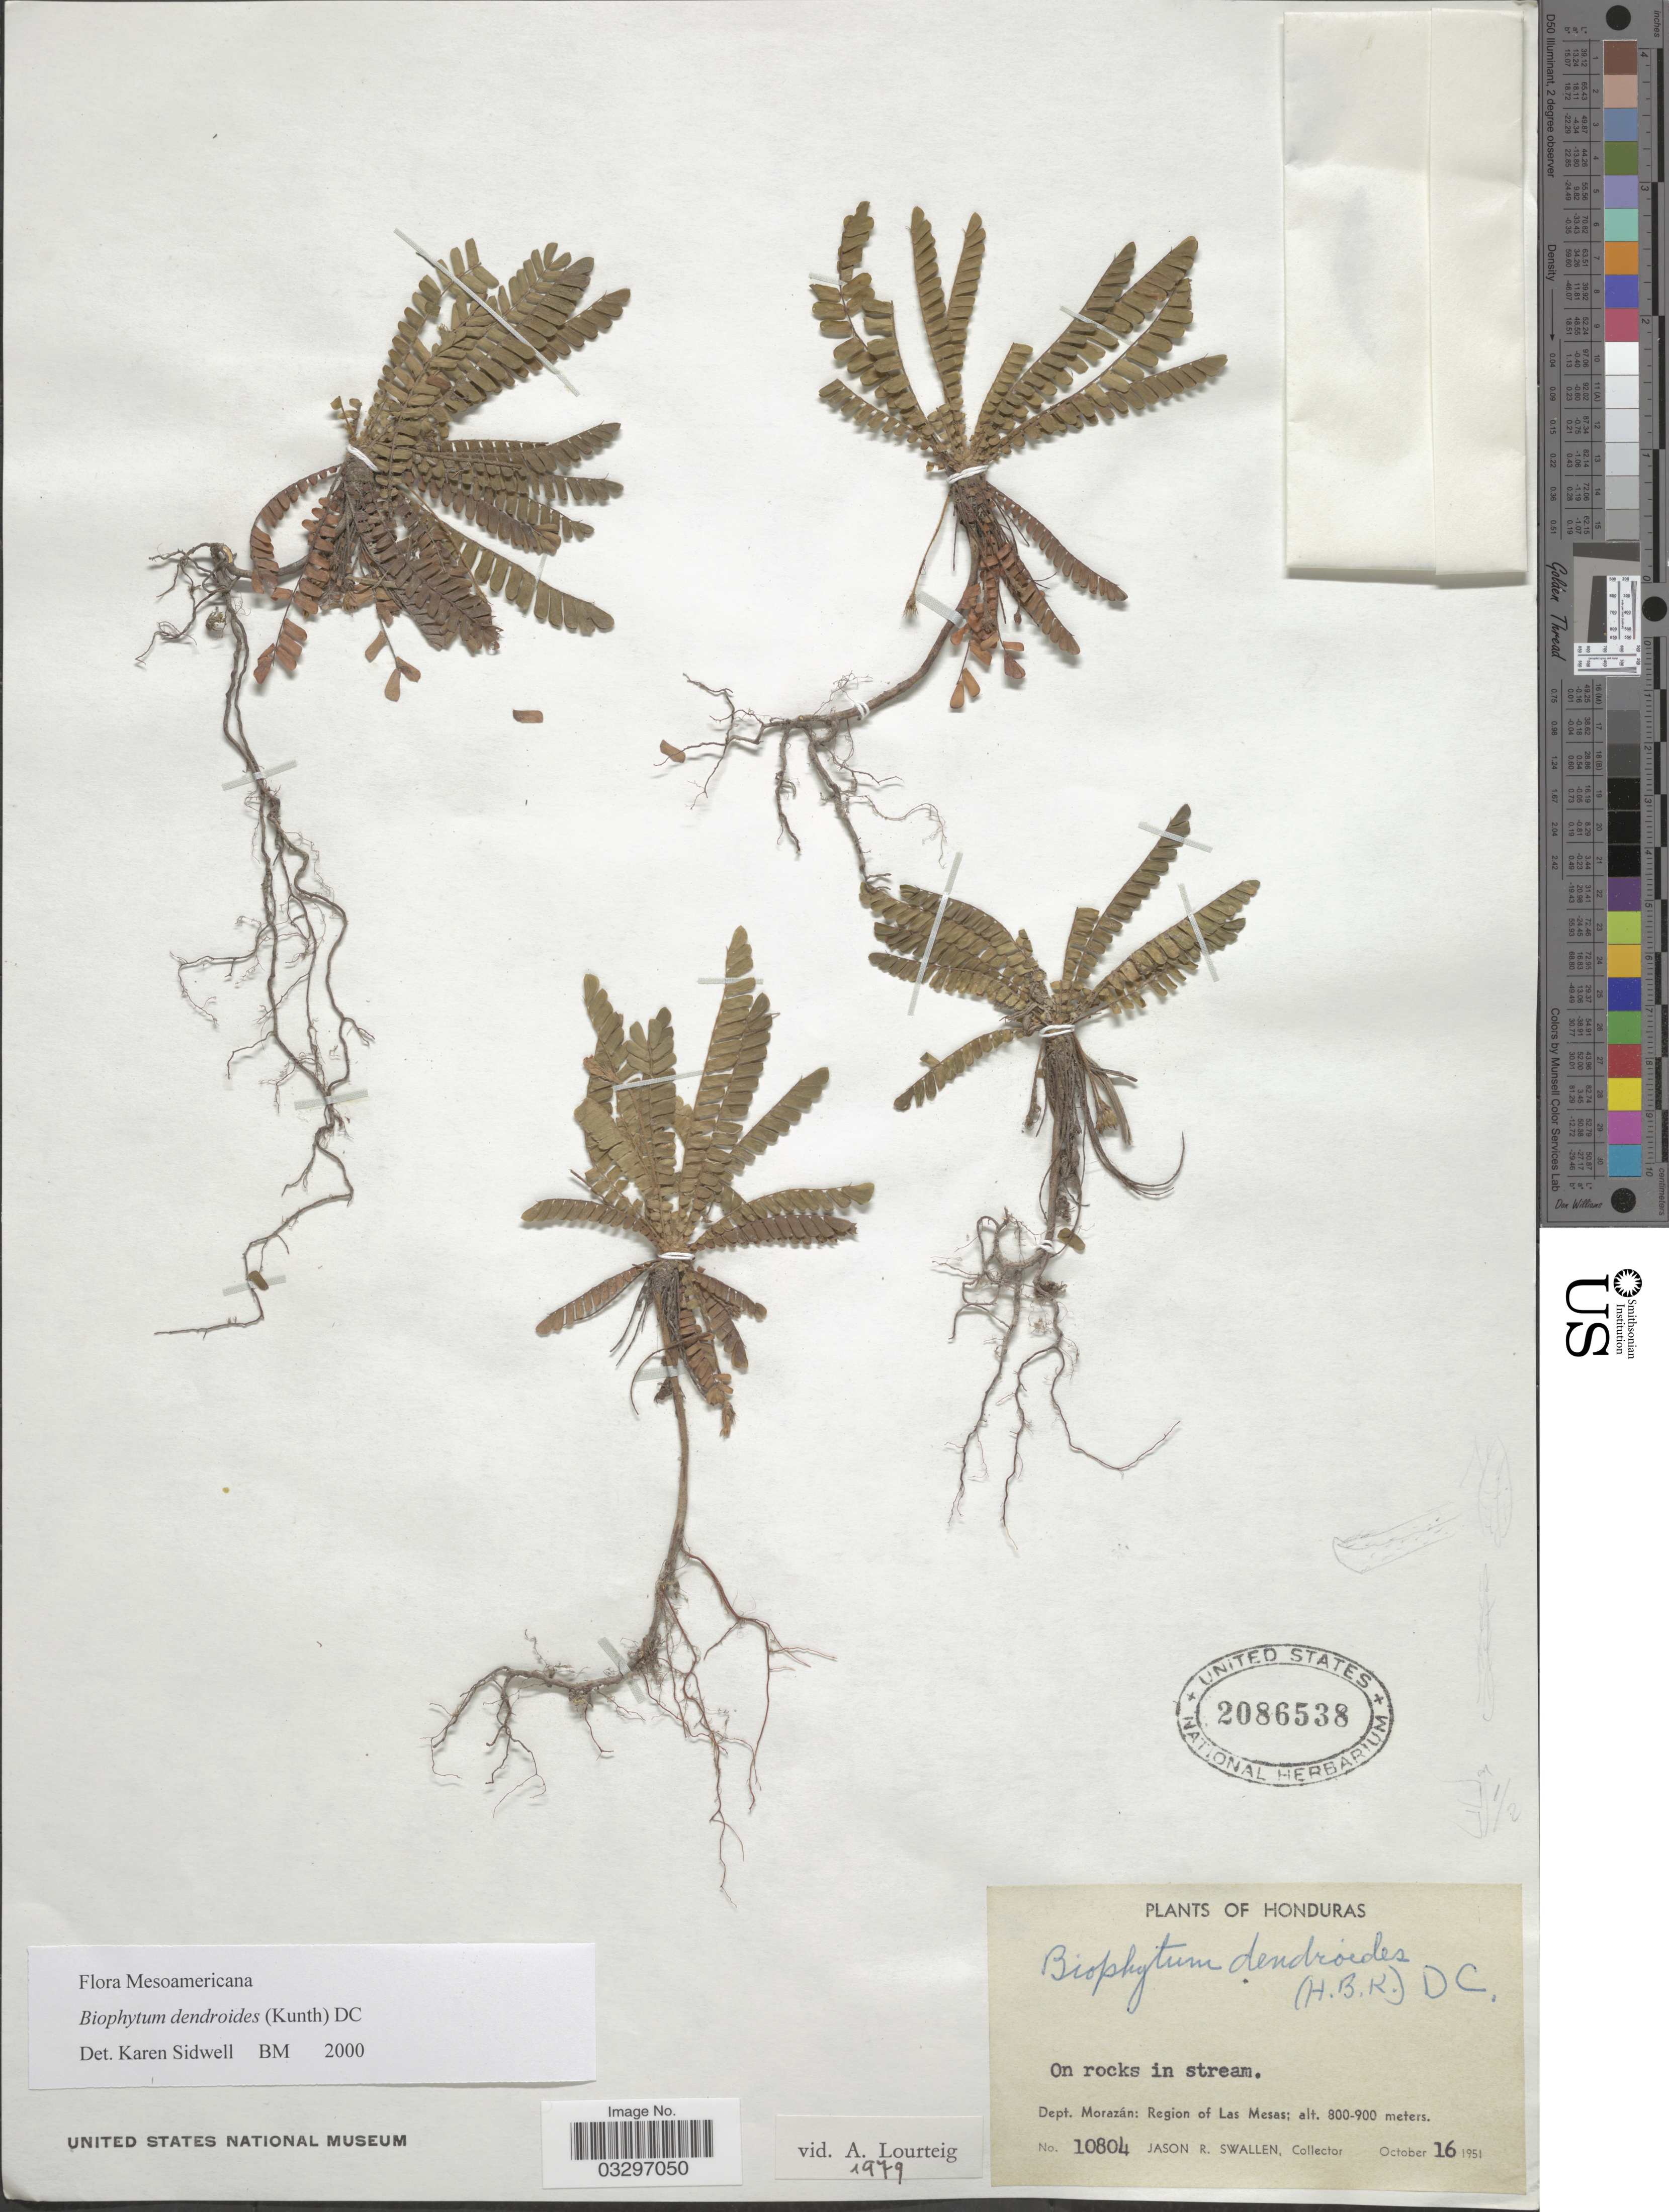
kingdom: Plantae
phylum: Tracheophyta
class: Magnoliopsida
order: Oxalidales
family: Oxalidaceae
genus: Biophytum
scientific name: Biophytum dendroides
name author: (Kunth) DC.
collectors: J. R. Swallen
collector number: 10804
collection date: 1951-10-16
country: Honduras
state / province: Fco. Morazán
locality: Dept. Morazán: Region of Las Mesas.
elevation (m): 800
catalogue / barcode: US 2086538